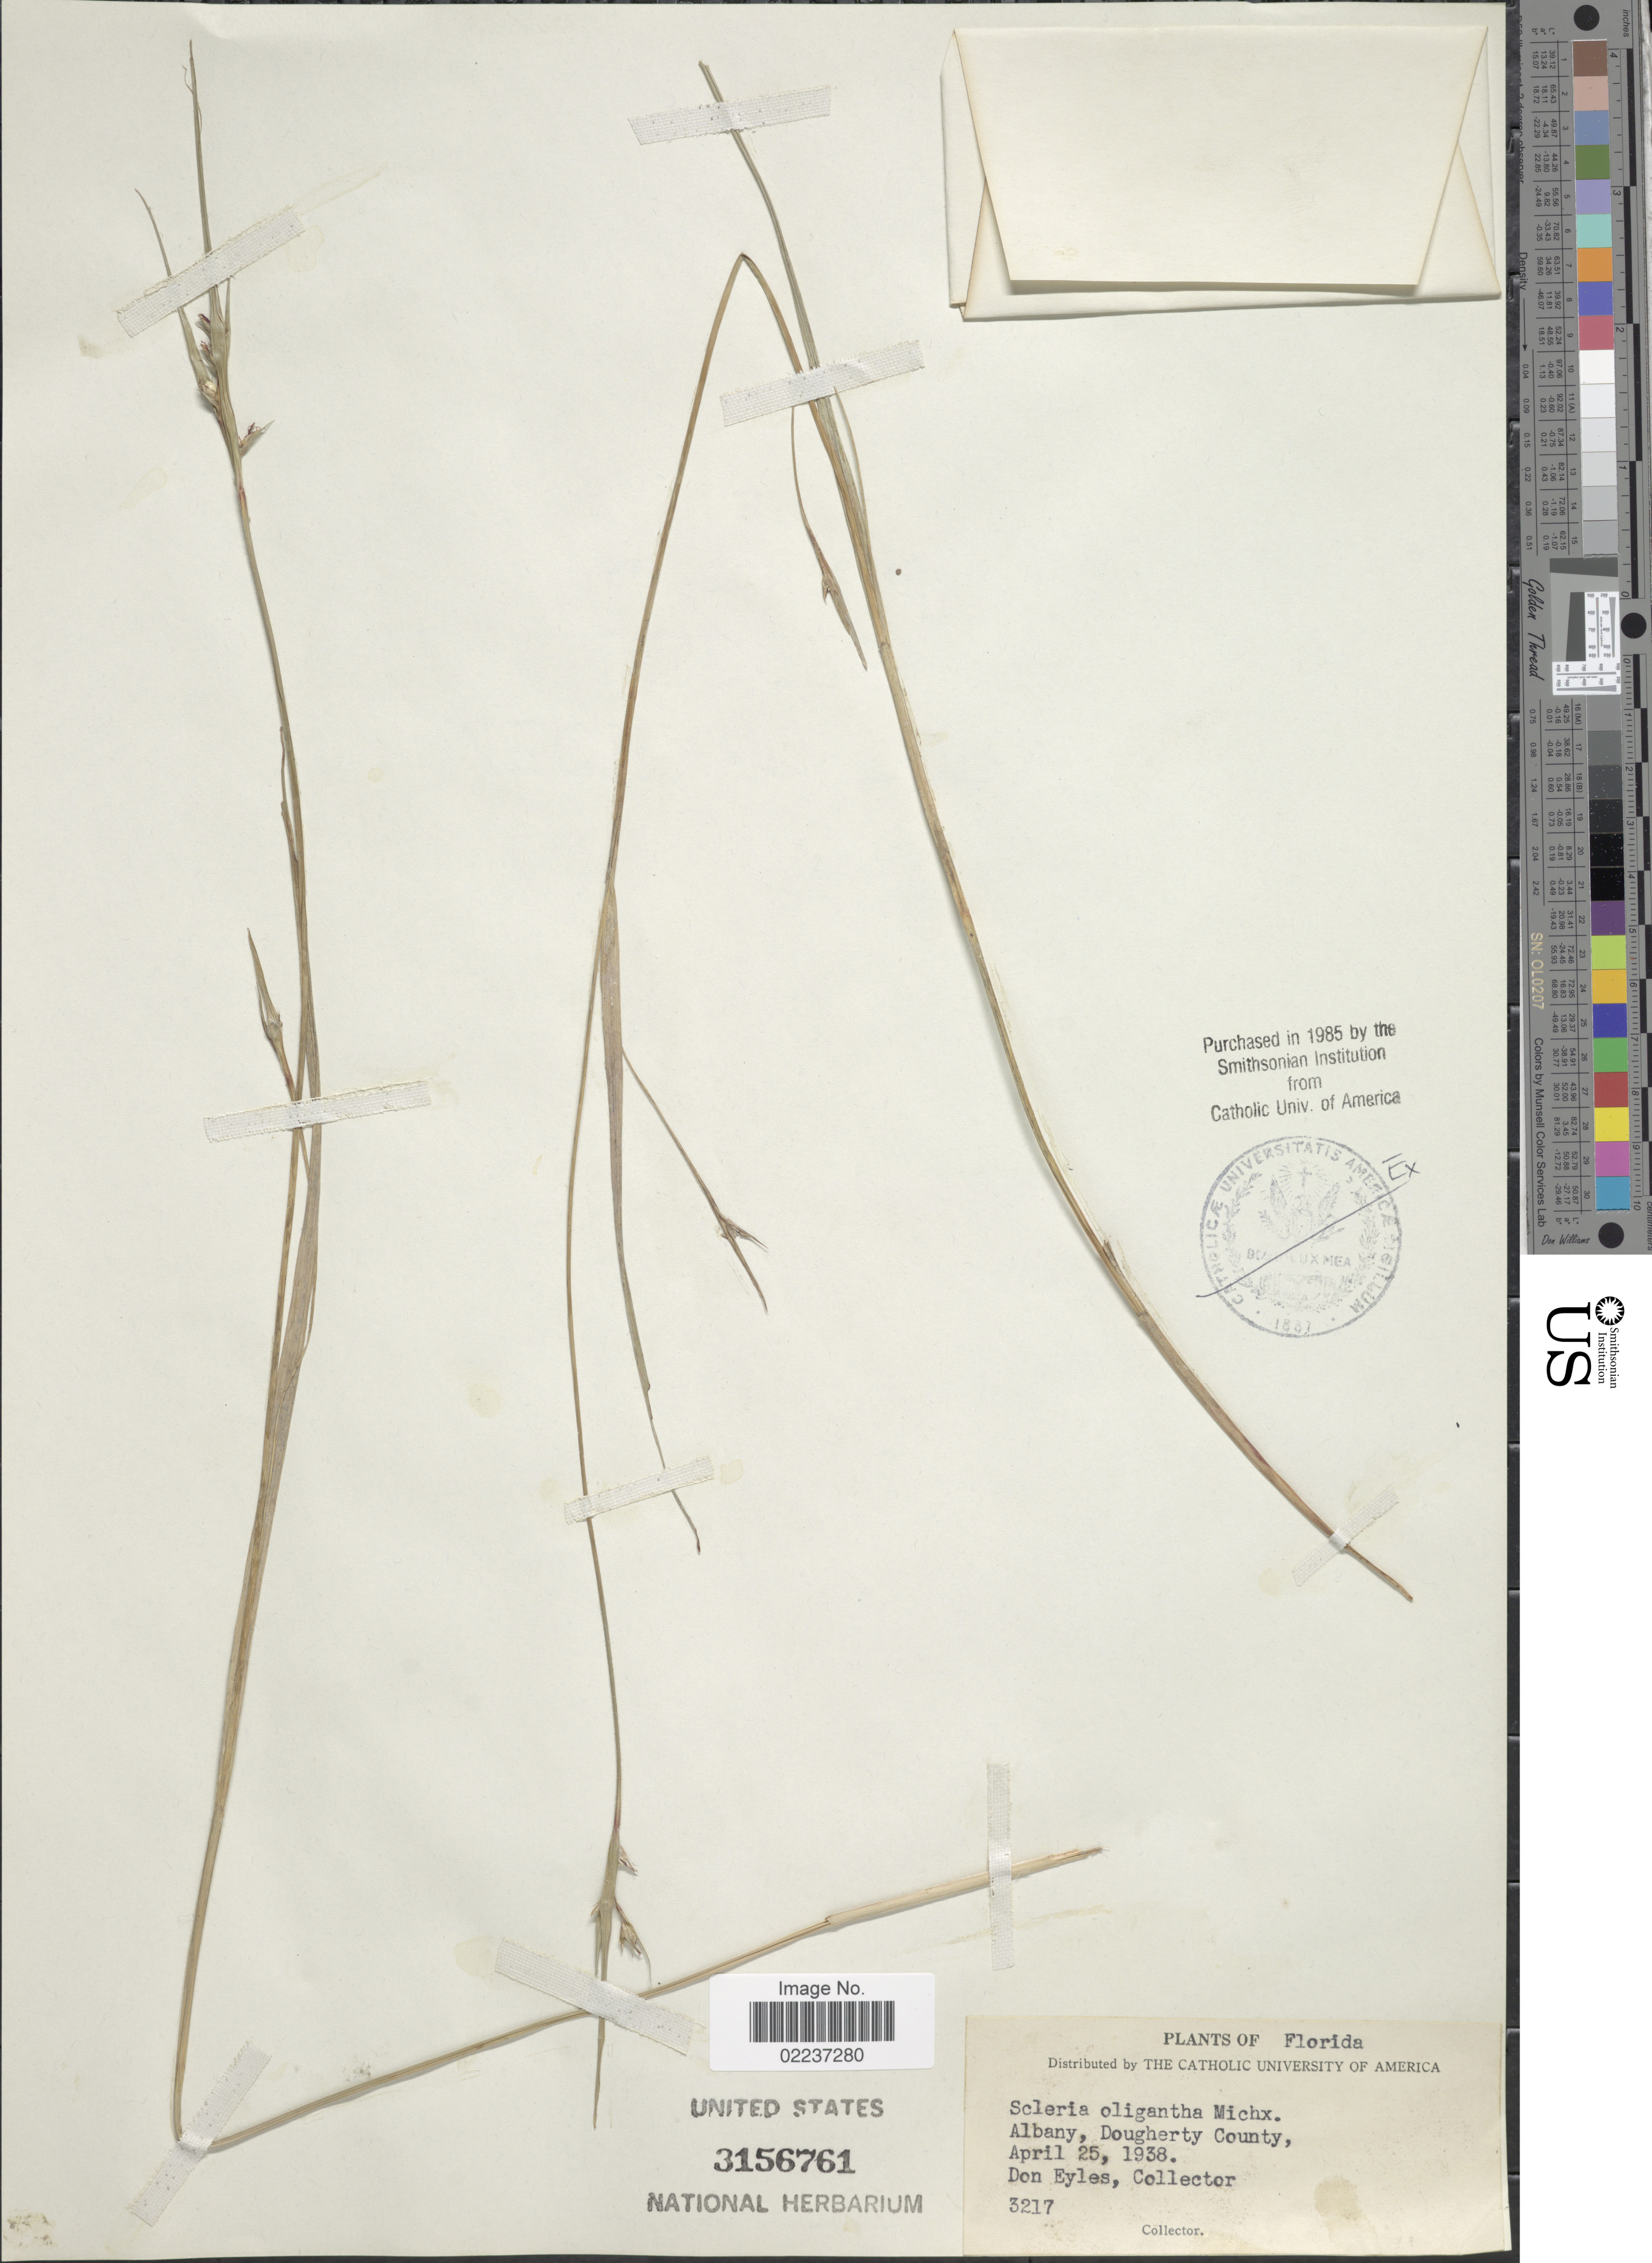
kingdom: Plantae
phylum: Tracheophyta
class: Liliopsida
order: Poales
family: Cyperaceae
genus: Scleria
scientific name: Scleria oligantha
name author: Michx.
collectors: D. Eyles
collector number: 3217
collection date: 1938-04-25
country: United States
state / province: Florida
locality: Albany, Dougherty County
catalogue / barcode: US 3156761